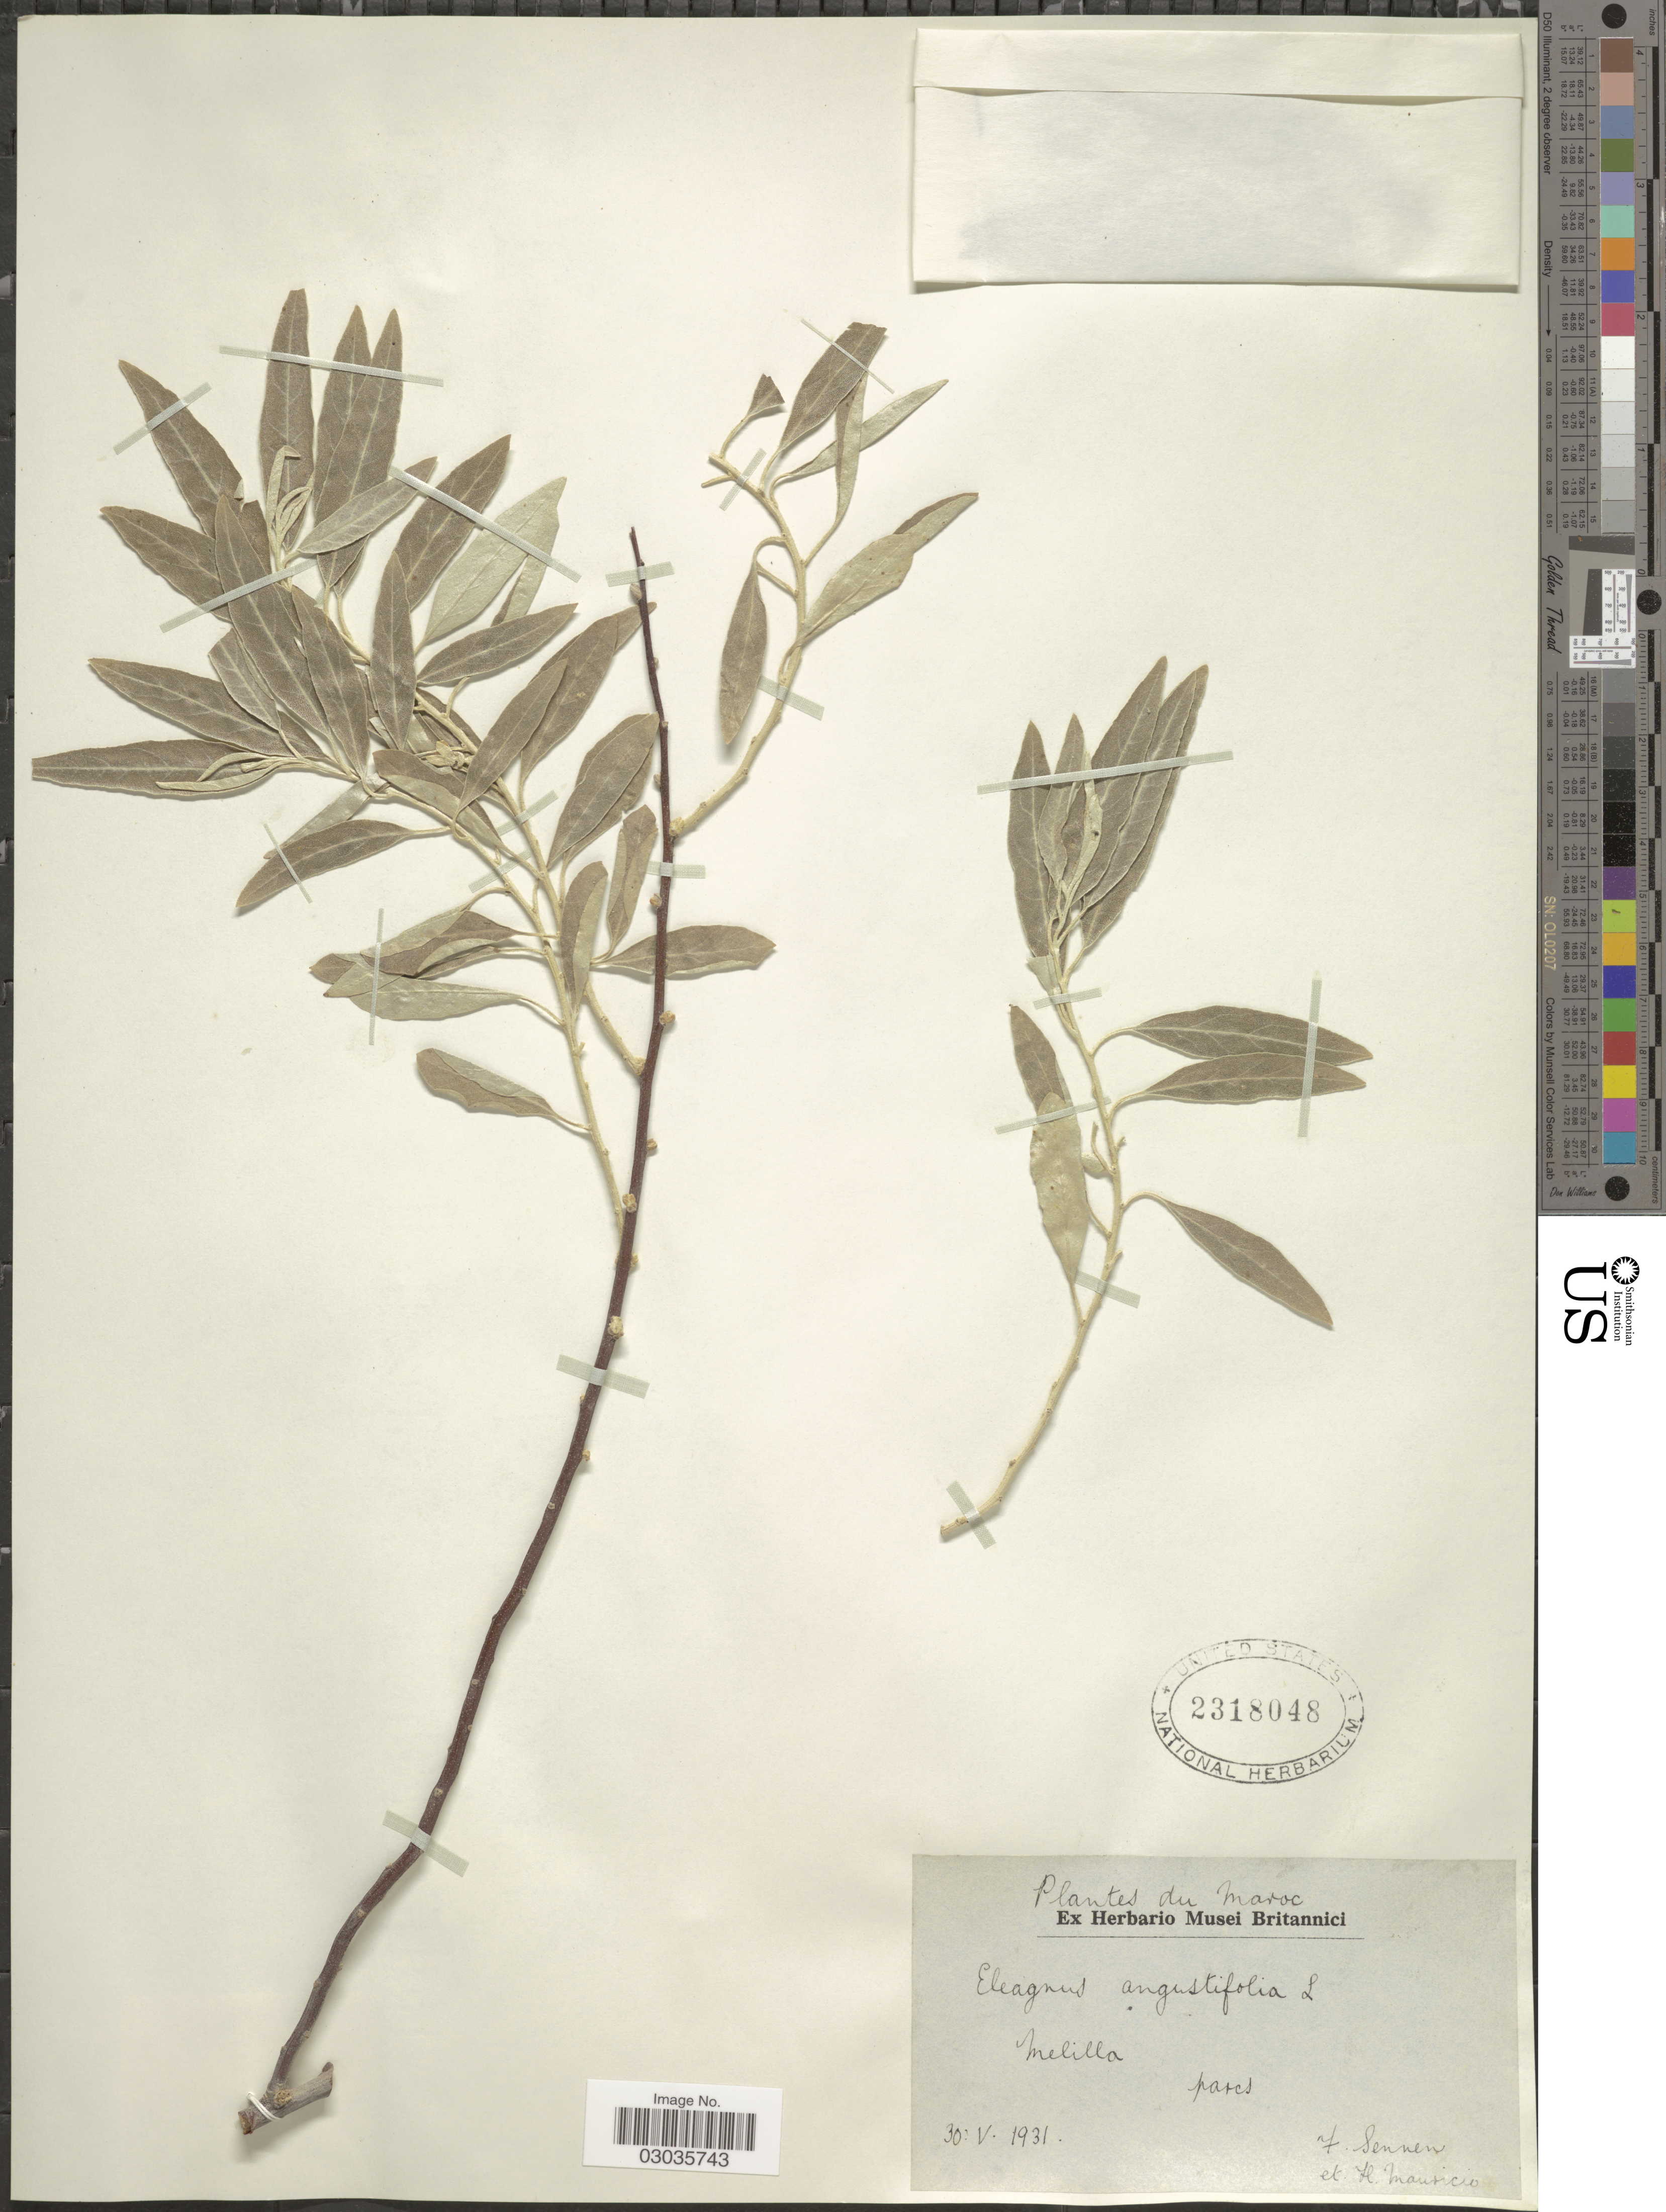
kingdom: Plantae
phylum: Tracheophyta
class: Magnoliopsida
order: Rosales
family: Elaeagnaceae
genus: Elaeagnus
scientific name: Elaeagnus angustifolia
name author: L.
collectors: E. Sennen & H. Mauricio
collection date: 1931-05-30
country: Morocco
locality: Maroc. Mellilla parcs [unsure placement]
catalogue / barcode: US 2318048